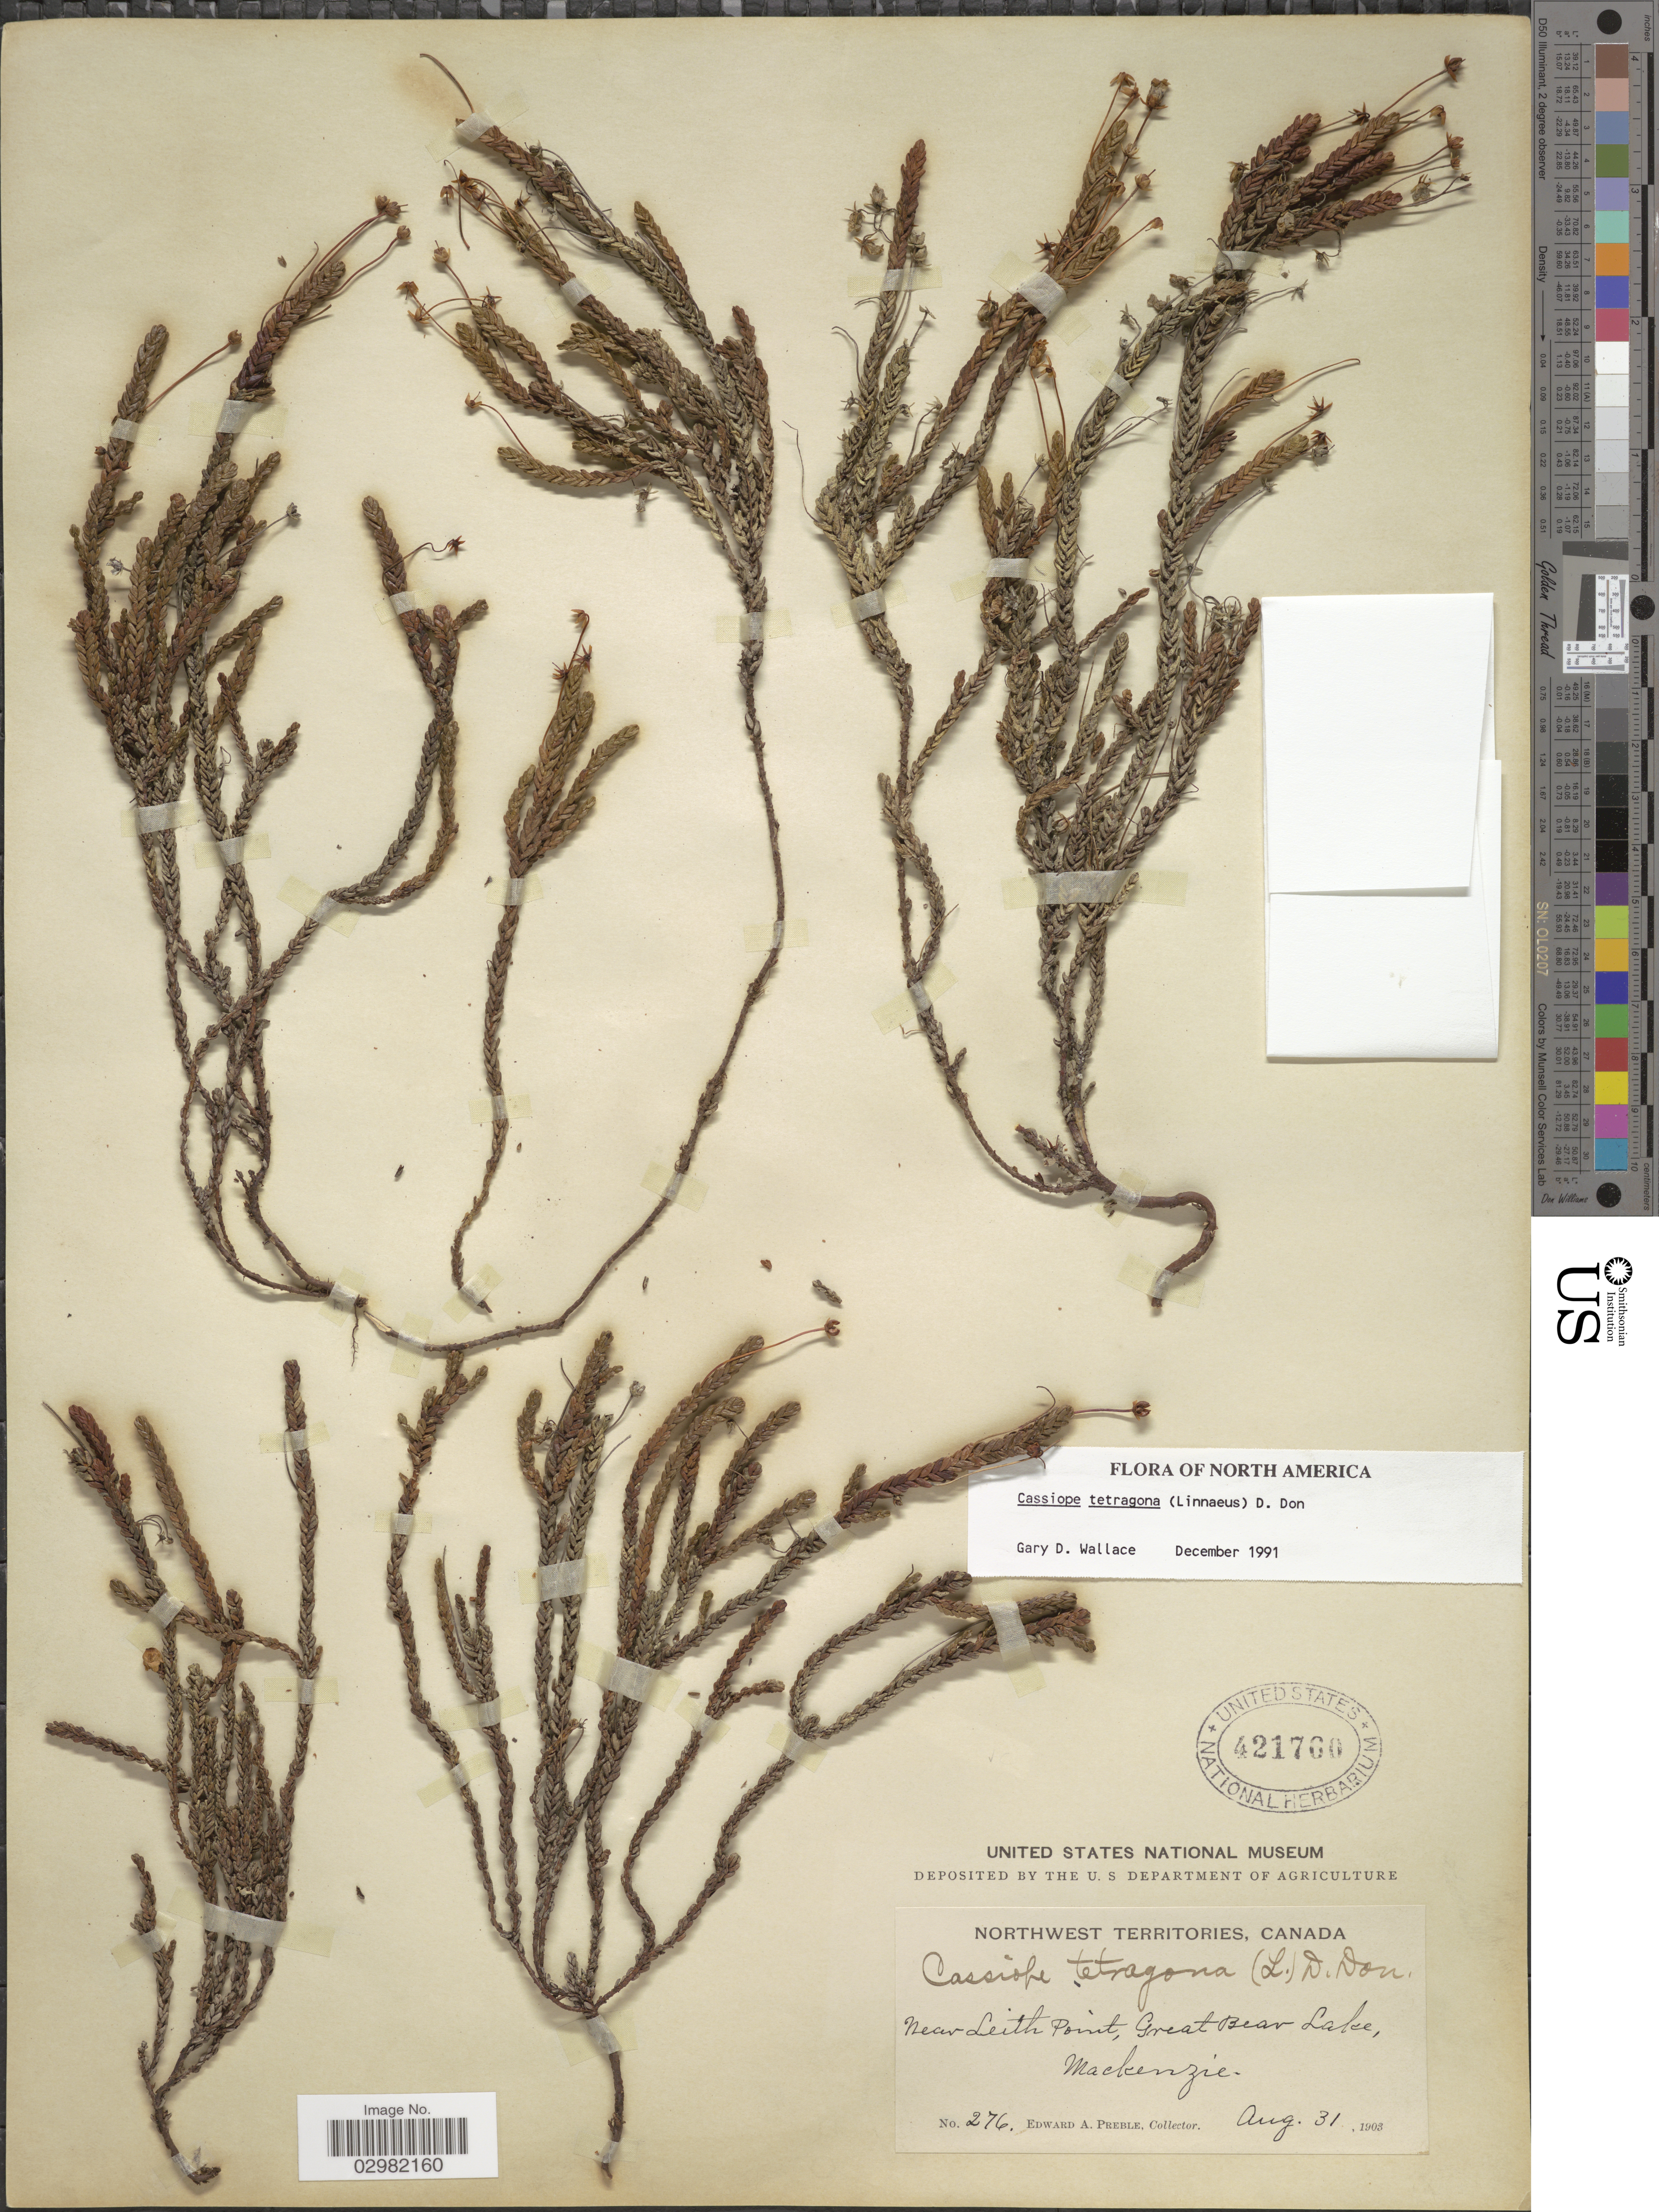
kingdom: Plantae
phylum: Tracheophyta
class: Magnoliopsida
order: Ericales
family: Ericaceae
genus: Cassiope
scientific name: Cassiope tetragona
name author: (L.) D. Don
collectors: E. Preble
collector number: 276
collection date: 1903-08-31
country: Canada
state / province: Northwest Territories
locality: Near Leith Point, Great Bear Lake, Mackenzie.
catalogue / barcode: US 421760